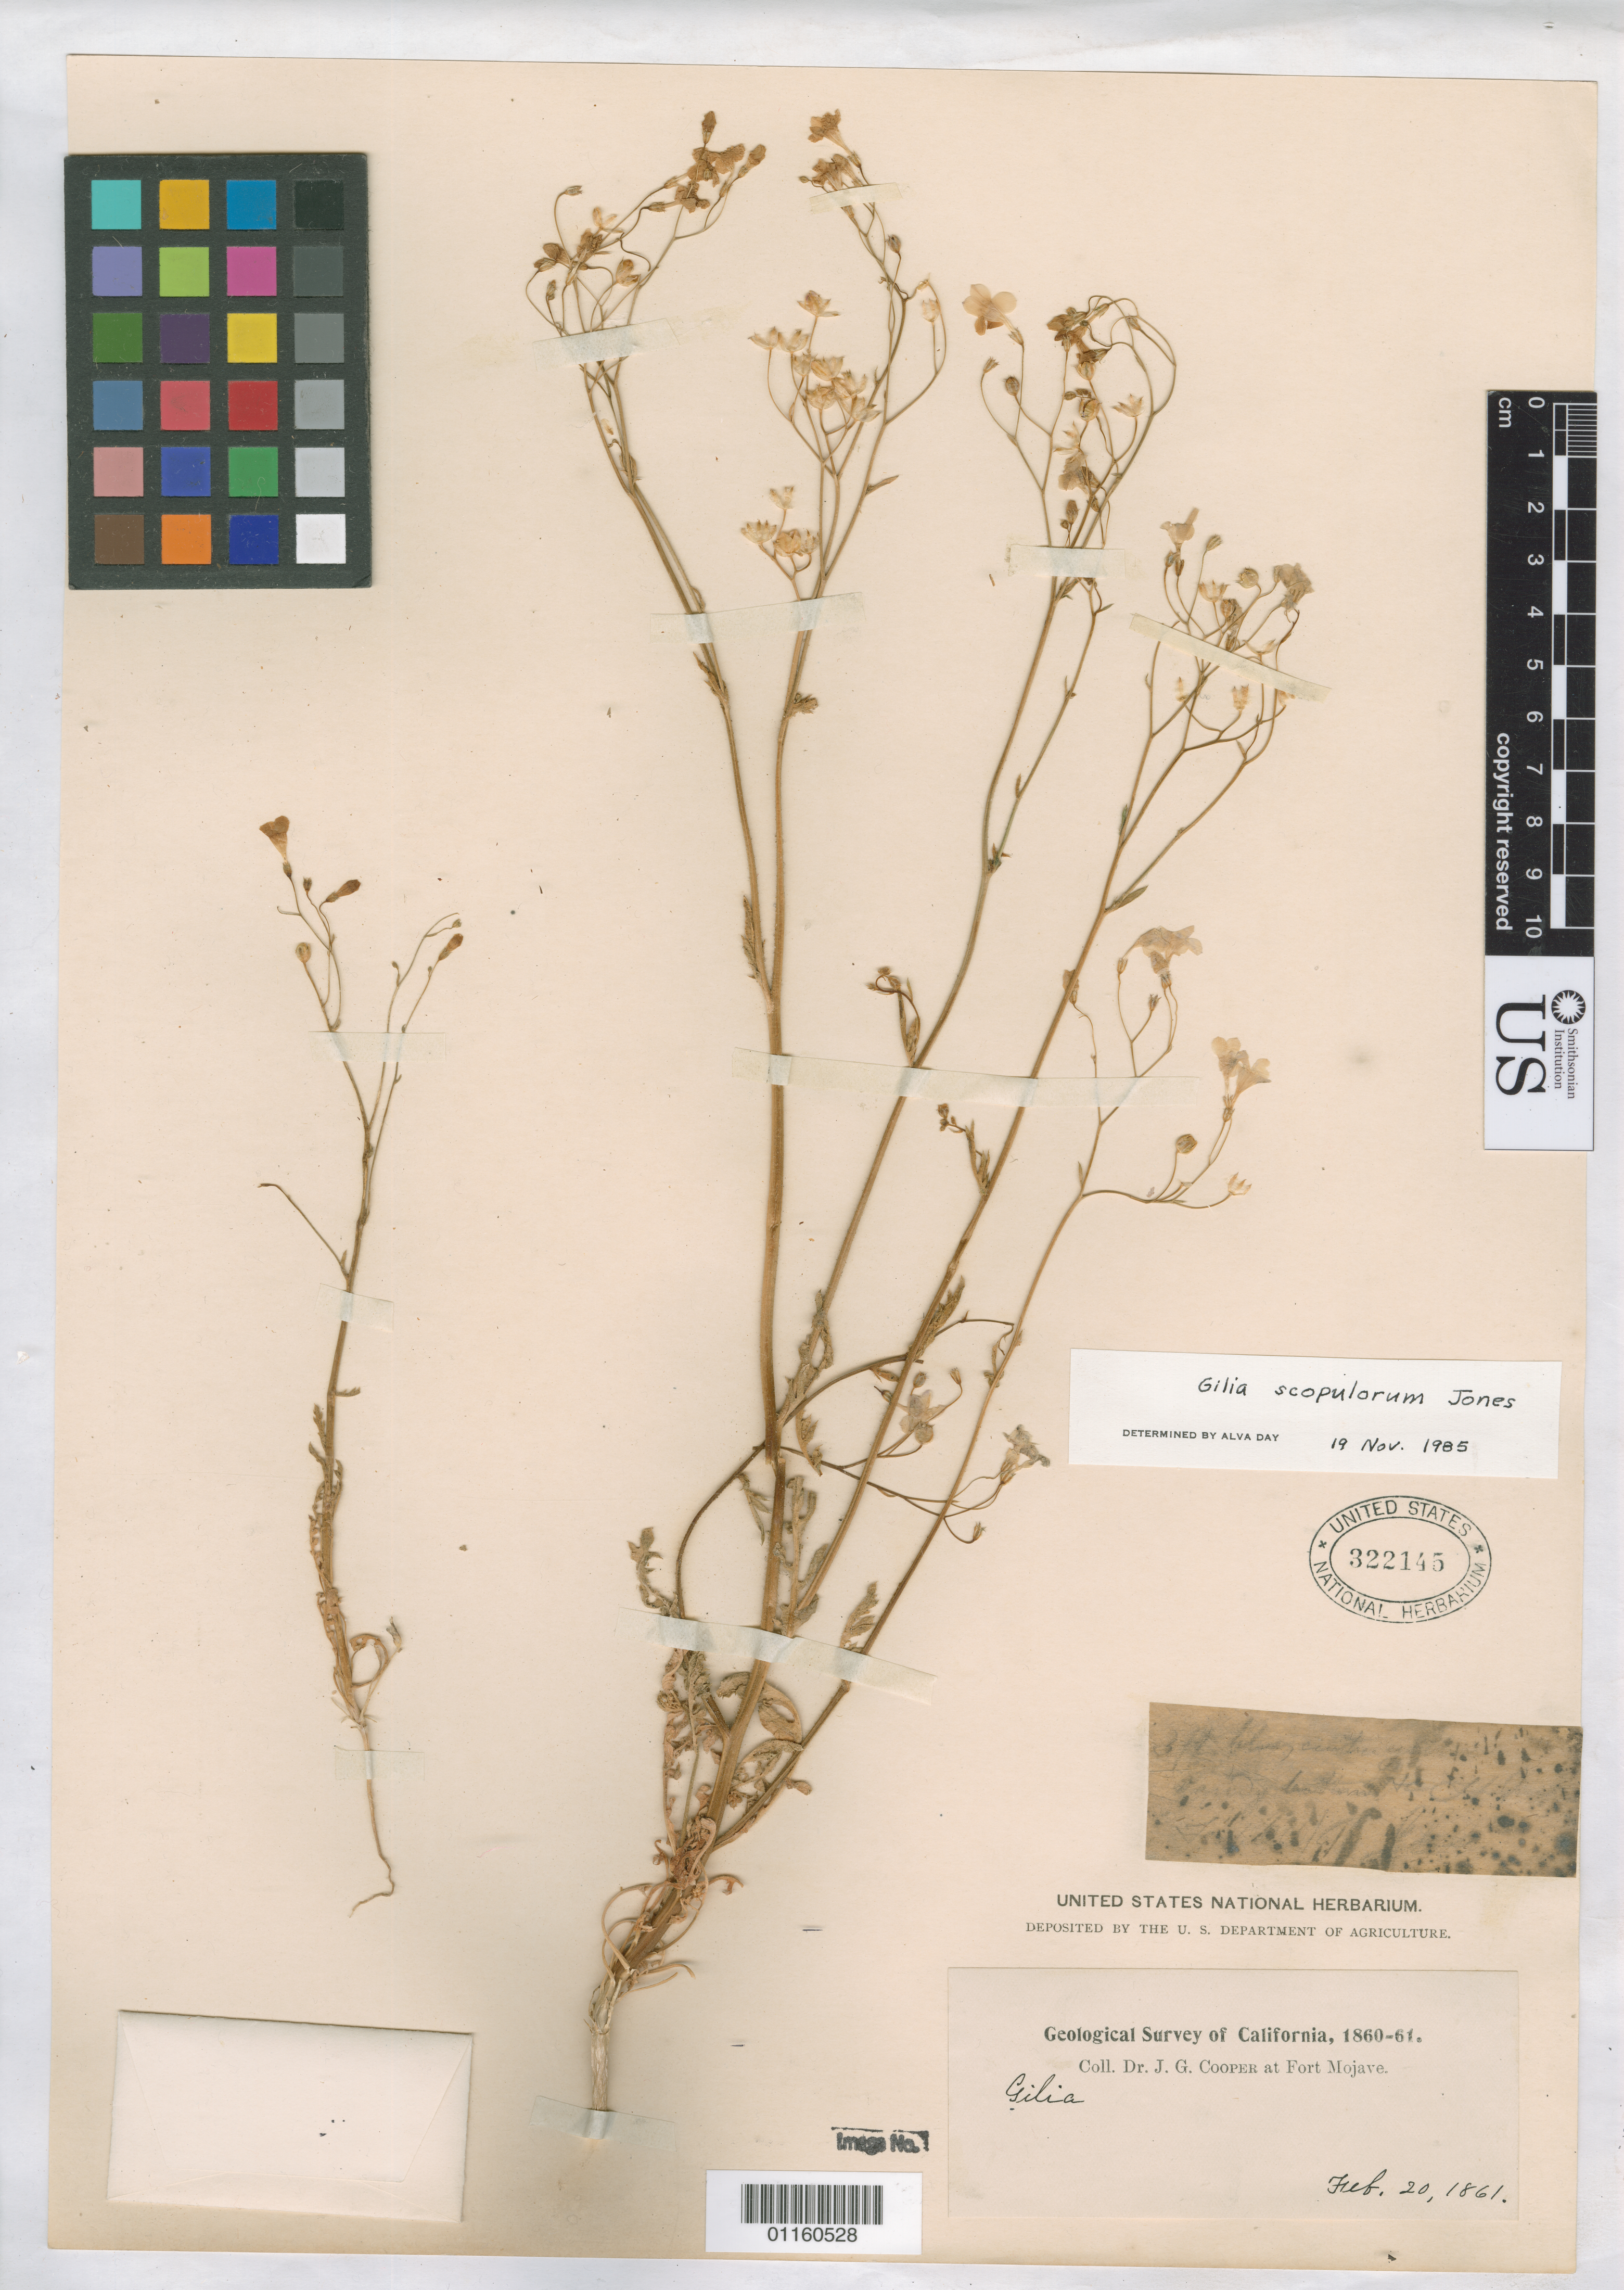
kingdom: Plantae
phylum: Tracheophyta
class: Magnoliopsida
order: Ericales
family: Polemoniaceae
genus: Gilia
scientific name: Gilia scopulorum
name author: M.E. Jones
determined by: Day, A.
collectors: J. G. Cooper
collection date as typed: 20 Feb 1861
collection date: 1861-02-20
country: United States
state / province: California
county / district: San Bernardino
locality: Fort Mojave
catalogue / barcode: US 322145